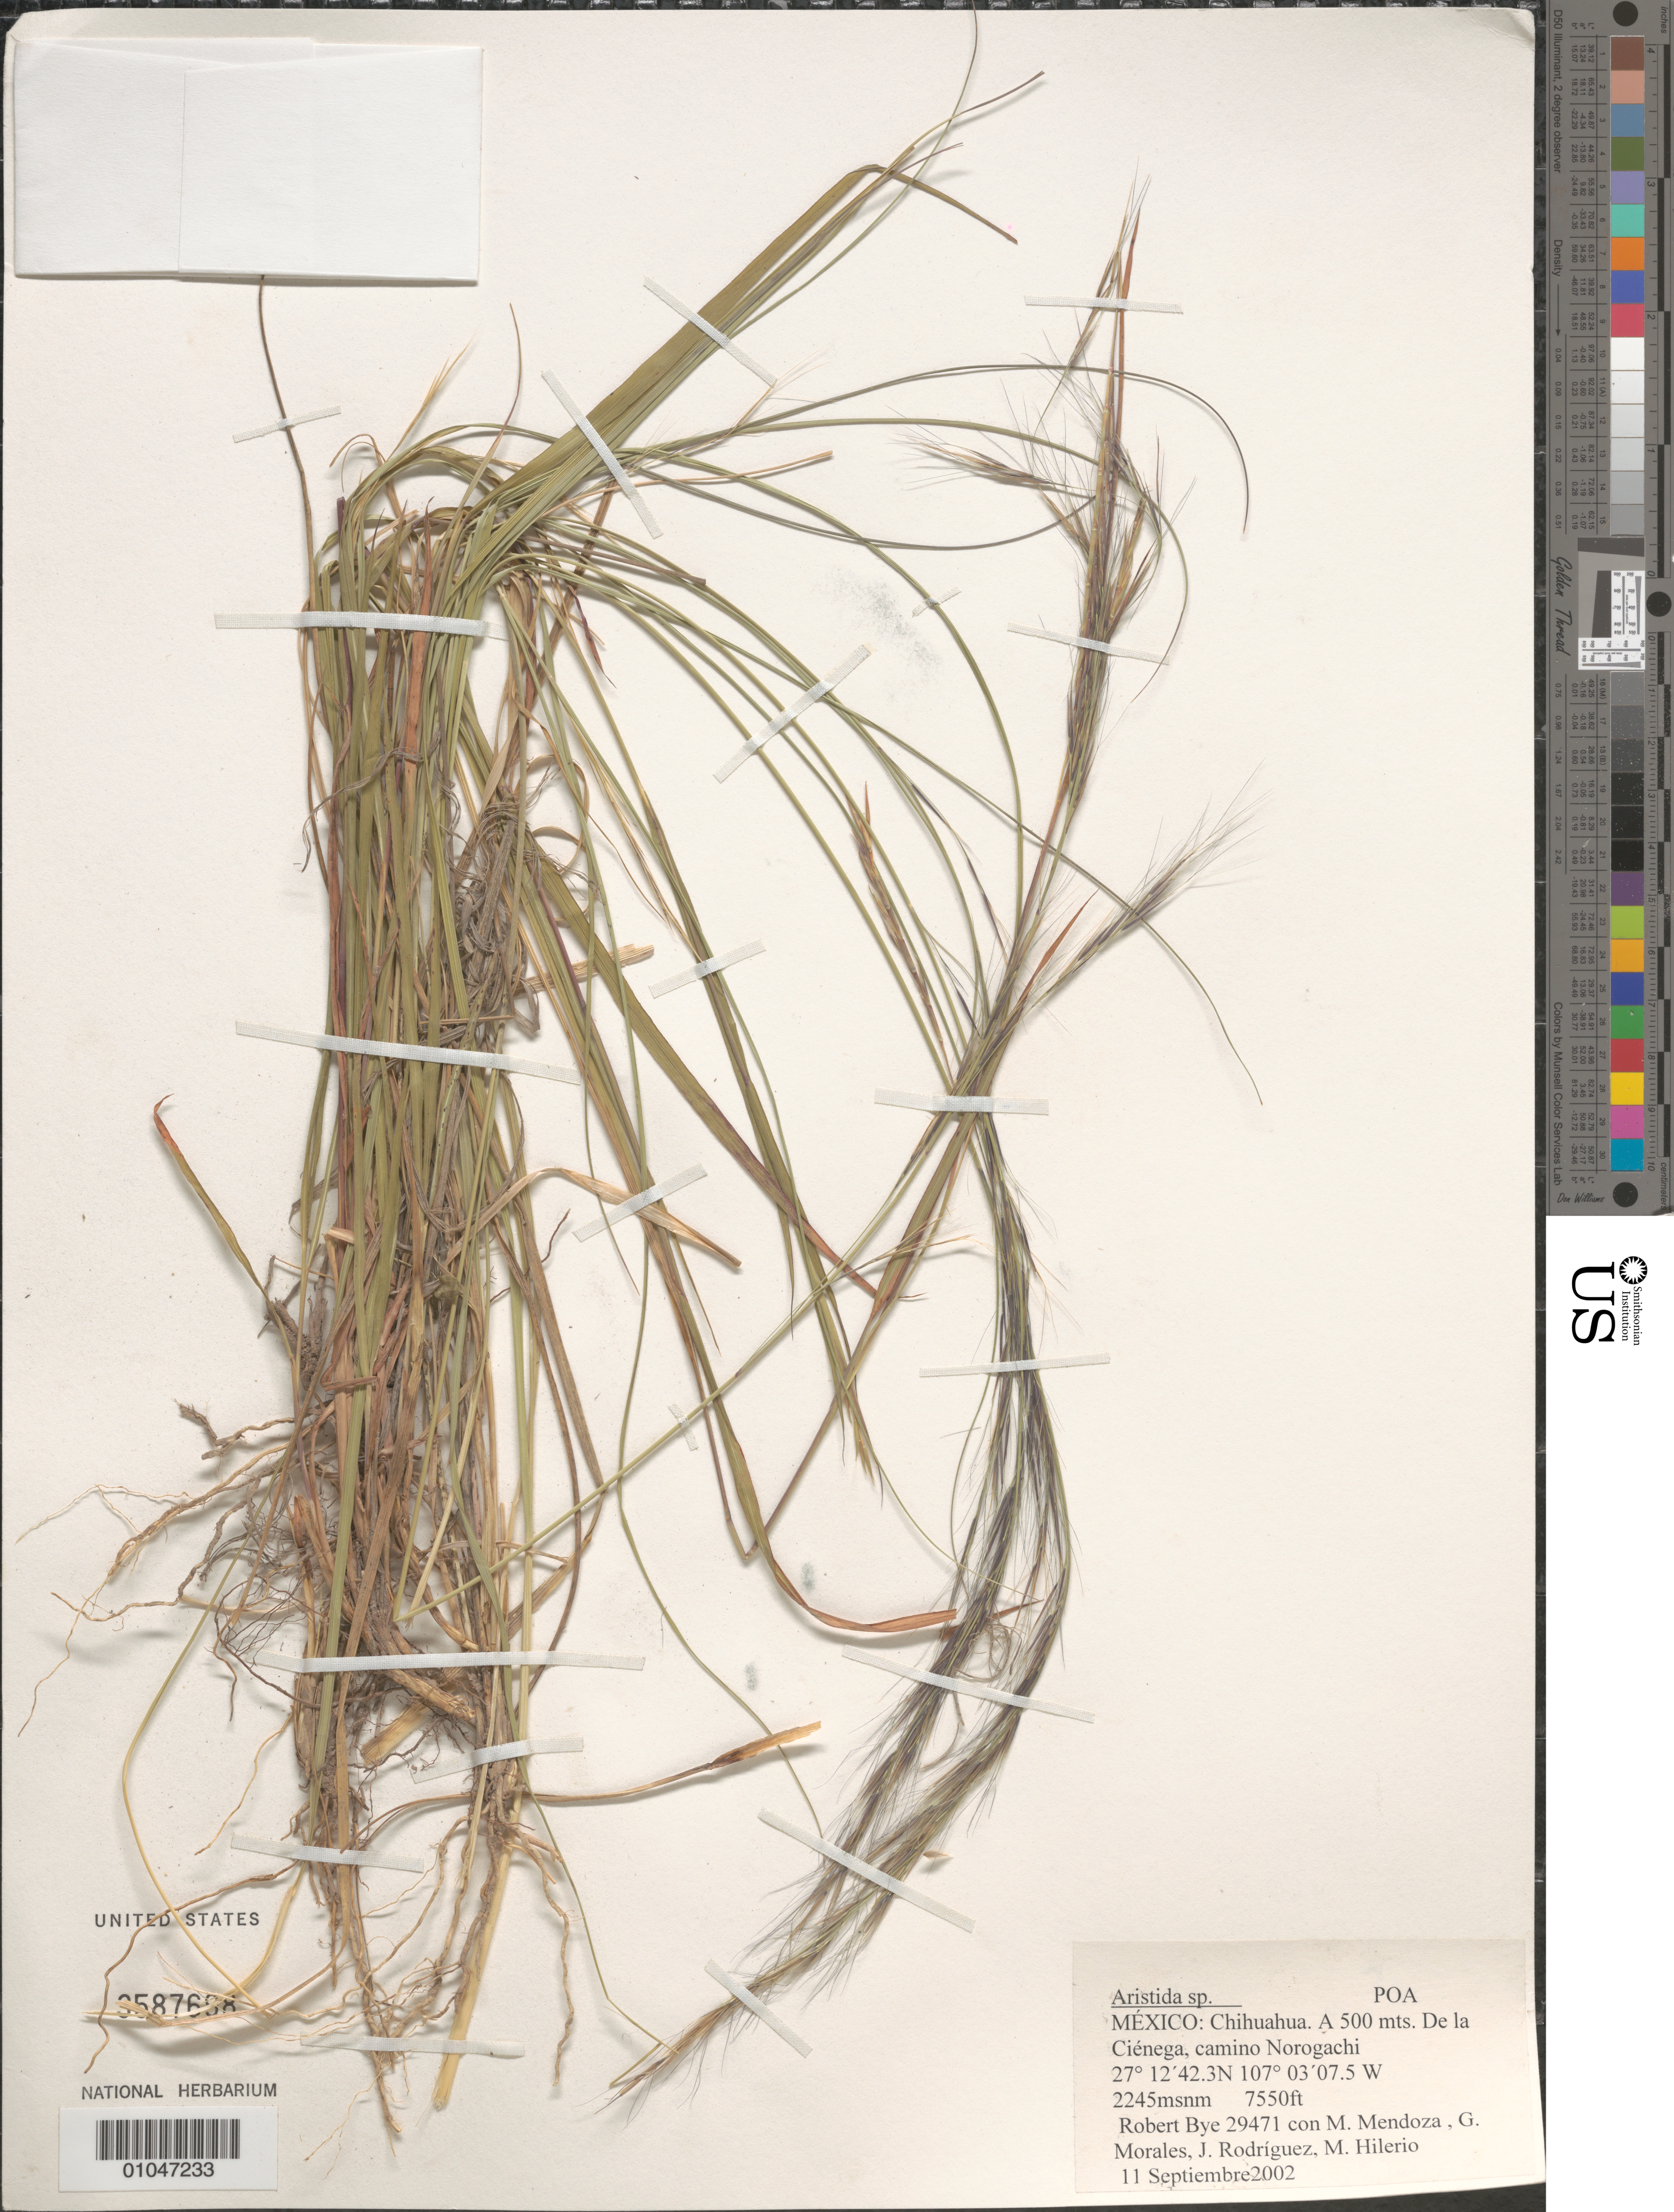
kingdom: Plantae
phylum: Tracheophyta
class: Liliopsida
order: Poales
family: Poaceae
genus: Aristida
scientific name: Aristida sp.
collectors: R. A. Bye, M. Mendoza Garcia, G. Morales, J. Rodríguez & M. Hilerio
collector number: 29471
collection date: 2002-09-11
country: Mexico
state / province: Chihuahua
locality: A 500 mts. de la Cienega, camino Norogachi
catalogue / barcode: US 3587698